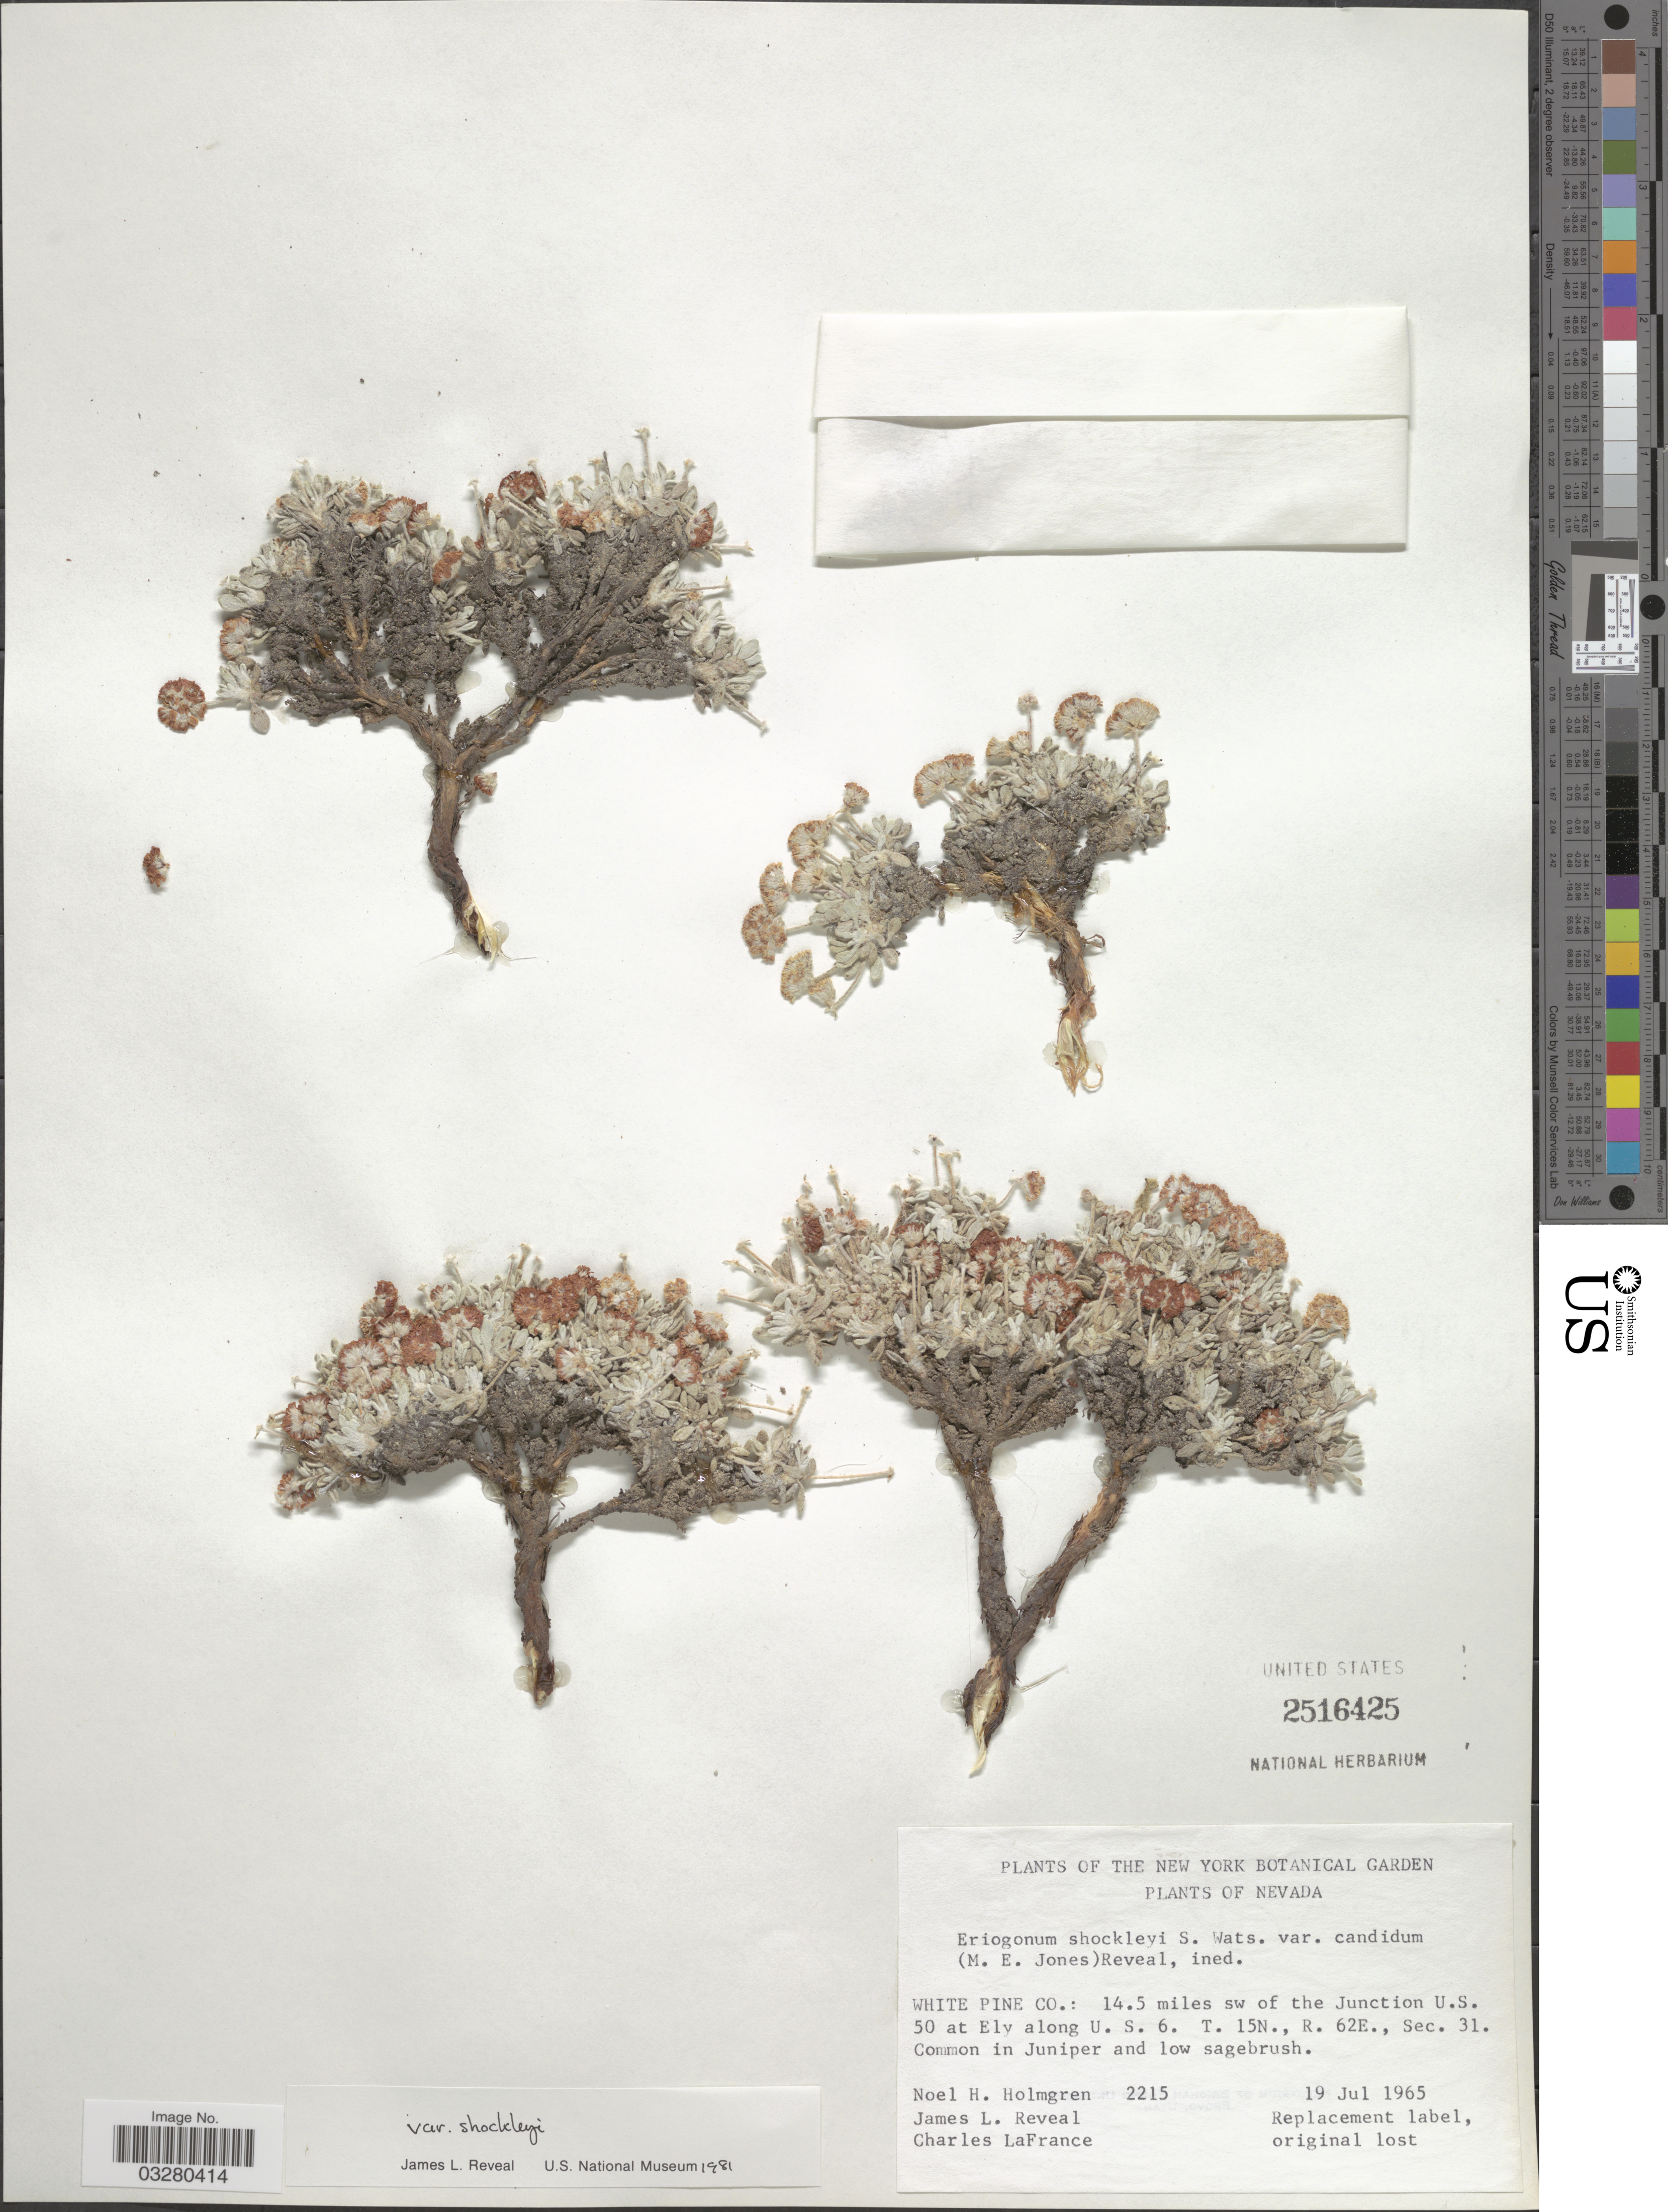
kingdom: Plantae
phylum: Tracheophyta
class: Magnoliopsida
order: Caryophyllales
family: Polygonaceae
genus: Eriogonum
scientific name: Eriogonum shockleyi var. shockleyi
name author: S. Watson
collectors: N. H. Holmgren, J. L. Reveal & C. LaFrance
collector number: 2215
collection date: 1965-07-19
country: United States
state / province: Nevada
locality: White Pine Co.: 14.5 miles sw of the Junction U.S. 50 at Ely along U. S. 6. T. 15N., R. 62E., Sec. 31.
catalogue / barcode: US 2516425